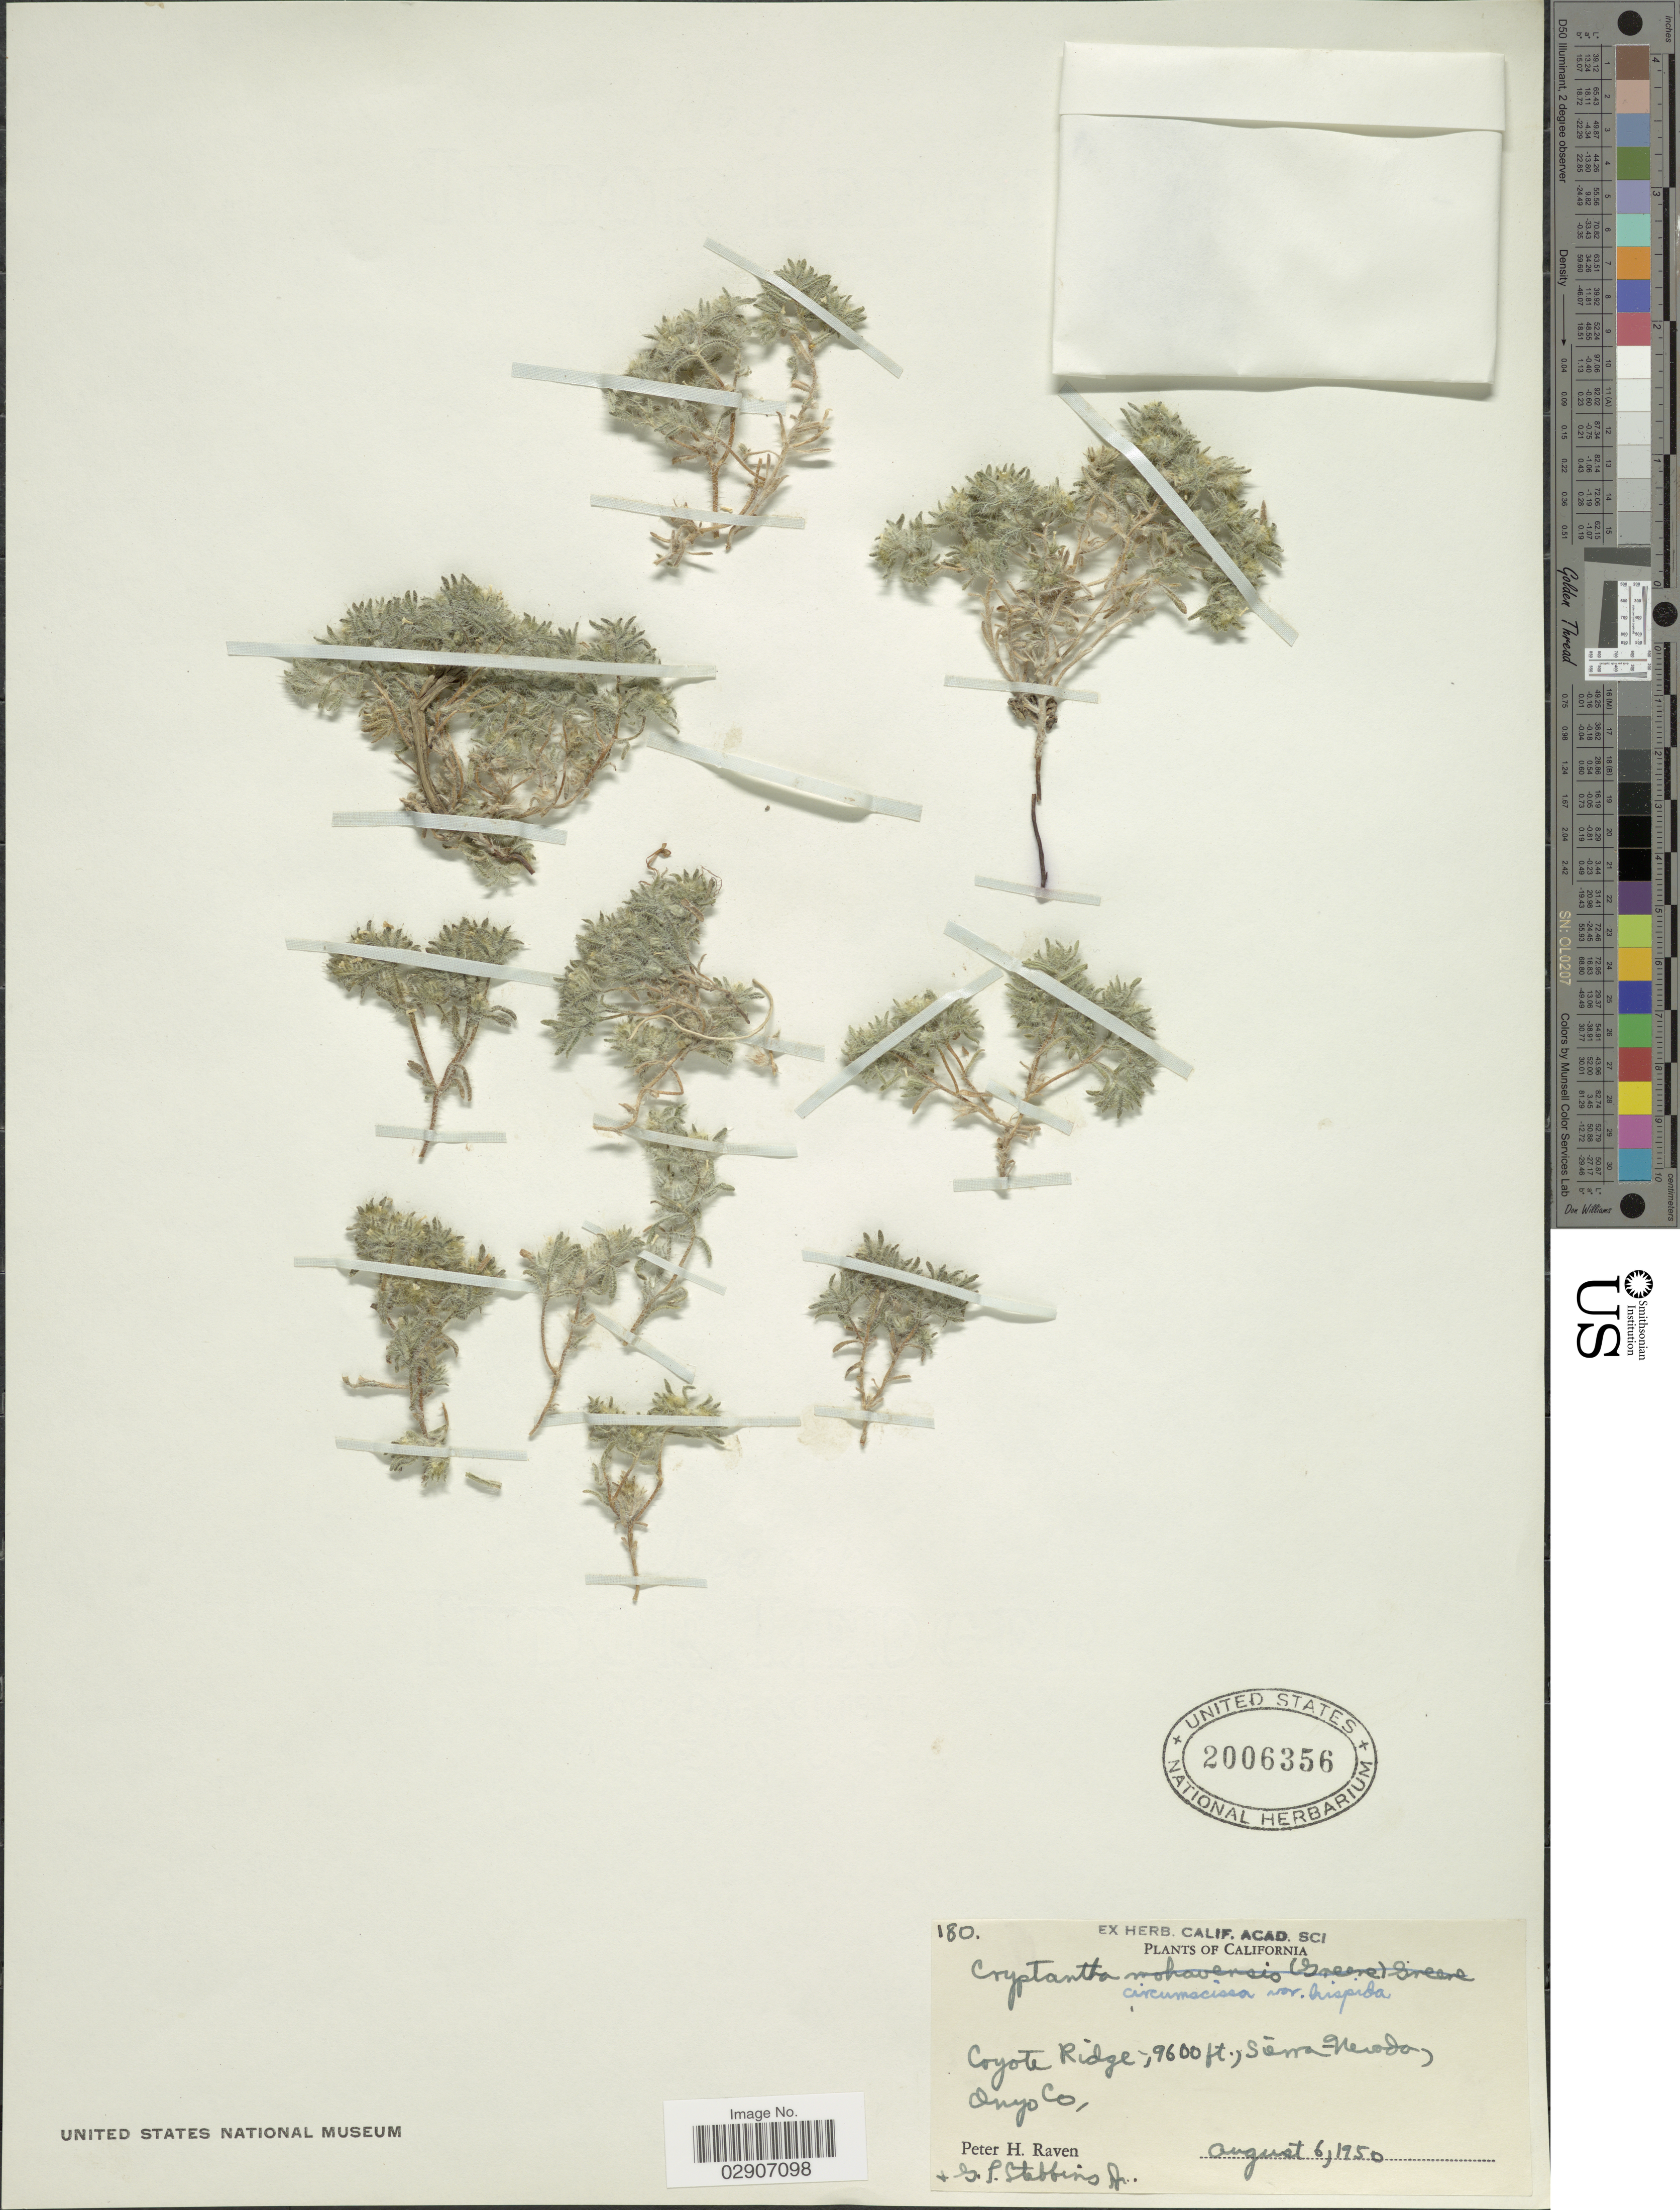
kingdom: Plantae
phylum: Tracheophyta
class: Magnoliopsida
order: Boraginales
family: Boraginaceae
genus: Cryptantha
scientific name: Cryptantha circumscissa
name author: (Hook. & Arn.) I.M. Johnst.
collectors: P. Raven & G. L. Stebbins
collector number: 180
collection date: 1950-08-06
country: United States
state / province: California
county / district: Inyo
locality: Coyote Ridge, Sierra Nevada, Inyo Co.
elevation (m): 2926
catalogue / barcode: US 2006356